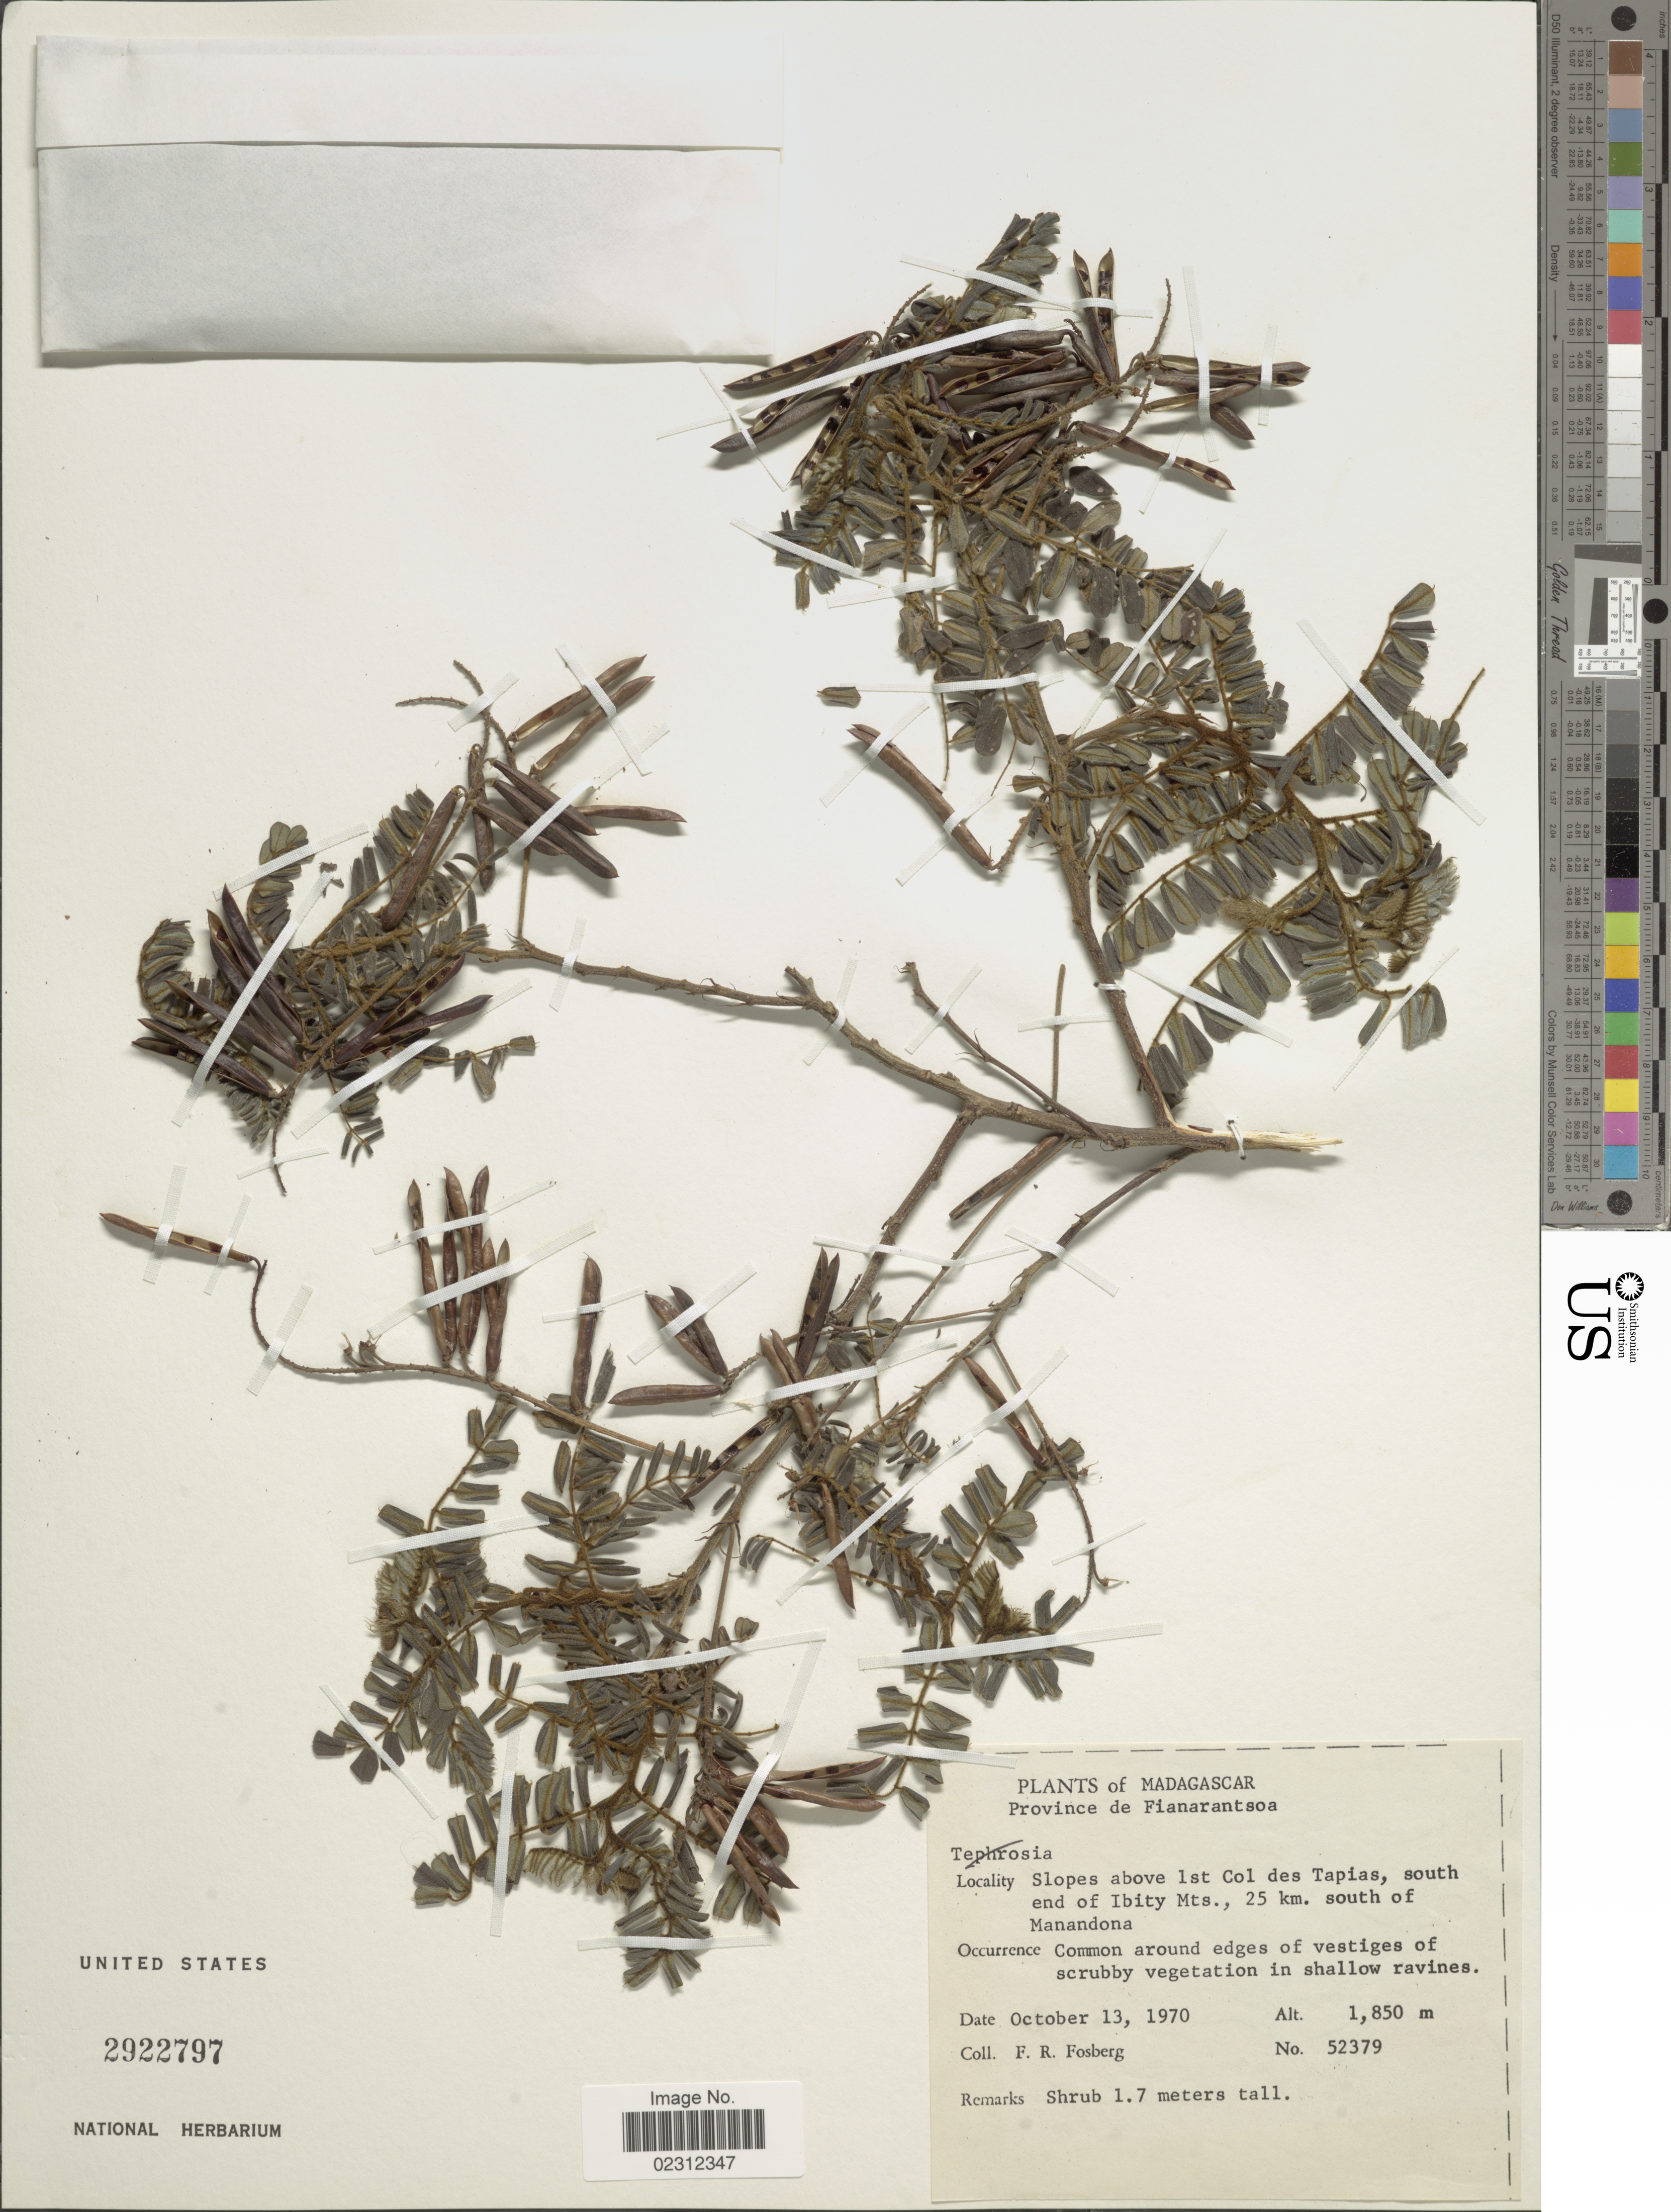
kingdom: Plantae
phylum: Tracheophyta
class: Magnoliopsida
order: Fabales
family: Fabaceae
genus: Indigofera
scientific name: Indigofera sp.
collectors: F. R. Fosberg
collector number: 52379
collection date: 1970-10-13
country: Madagascar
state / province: Vakinankaratra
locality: Slopes above 1st Col des Tapias, south end of Ibity Mts., 25 km. south of Manandona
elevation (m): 1850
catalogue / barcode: US 2922797